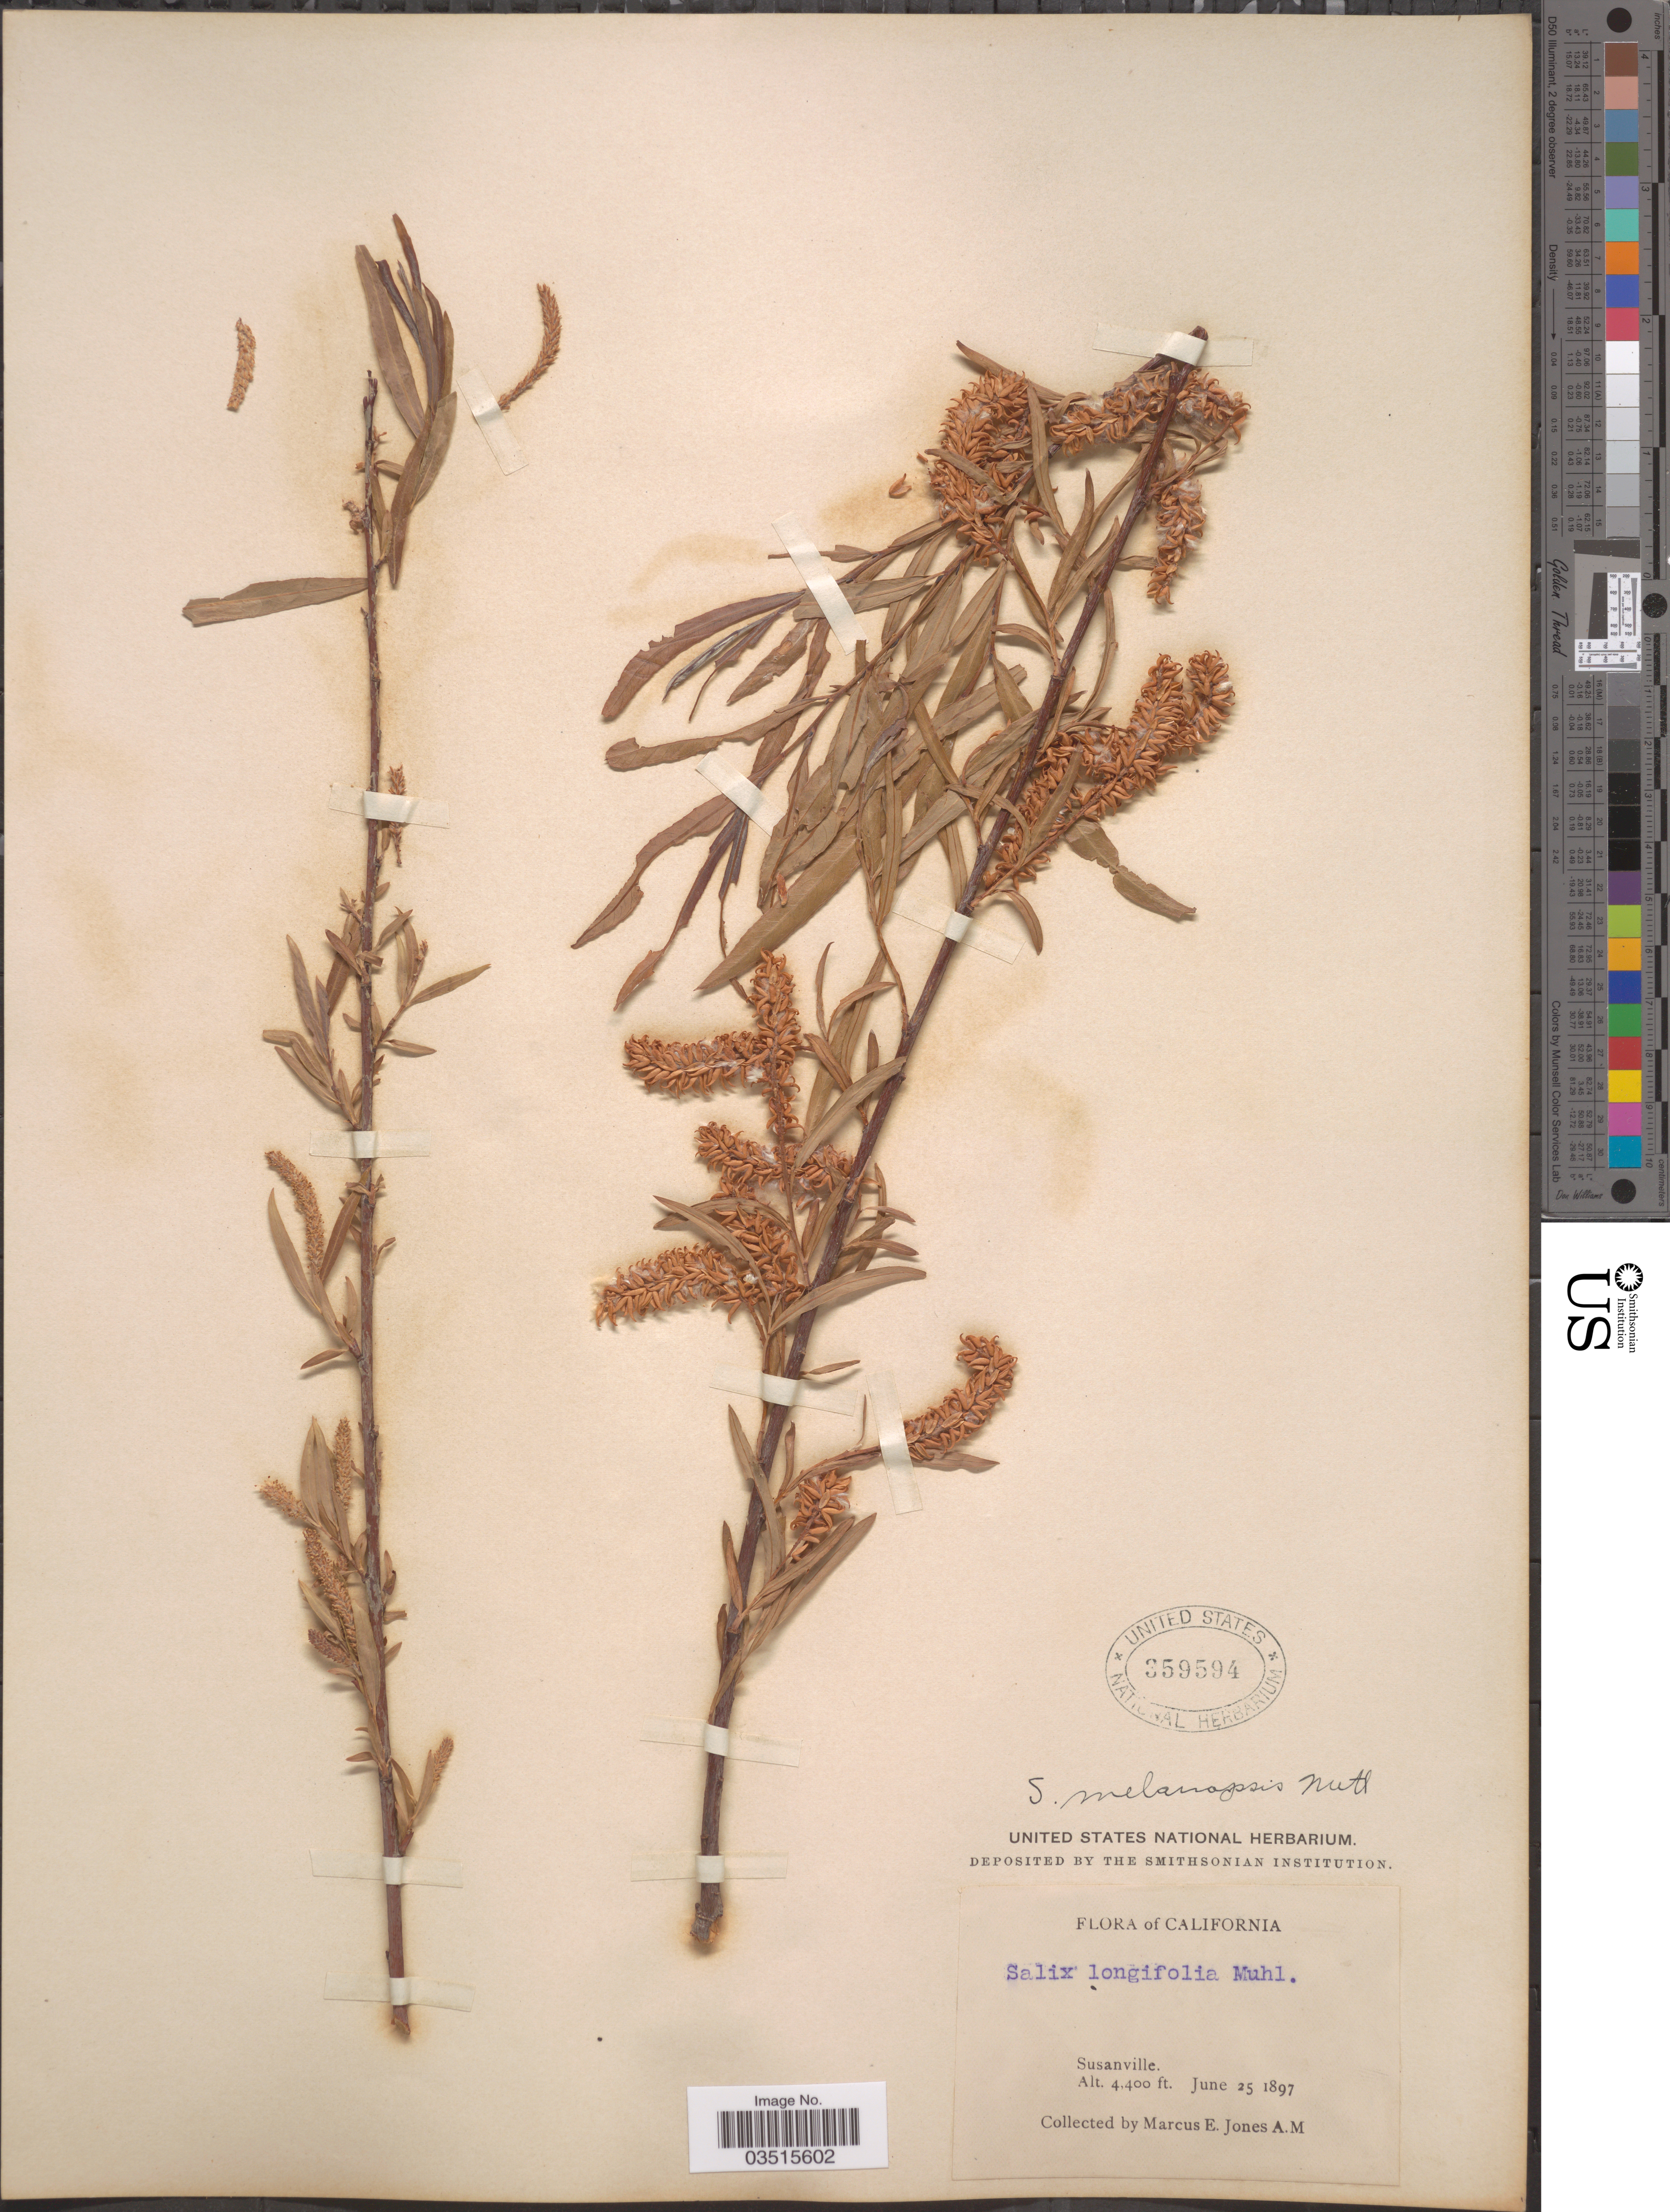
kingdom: Plantae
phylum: Tracheophyta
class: Magnoliopsida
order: Malpighiales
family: Salicaceae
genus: Salix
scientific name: Salix melanopsis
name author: Nutt.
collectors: M. E. Jones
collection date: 1897-06-25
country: United States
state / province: California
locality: Susanville.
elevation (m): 1341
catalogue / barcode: US 359594